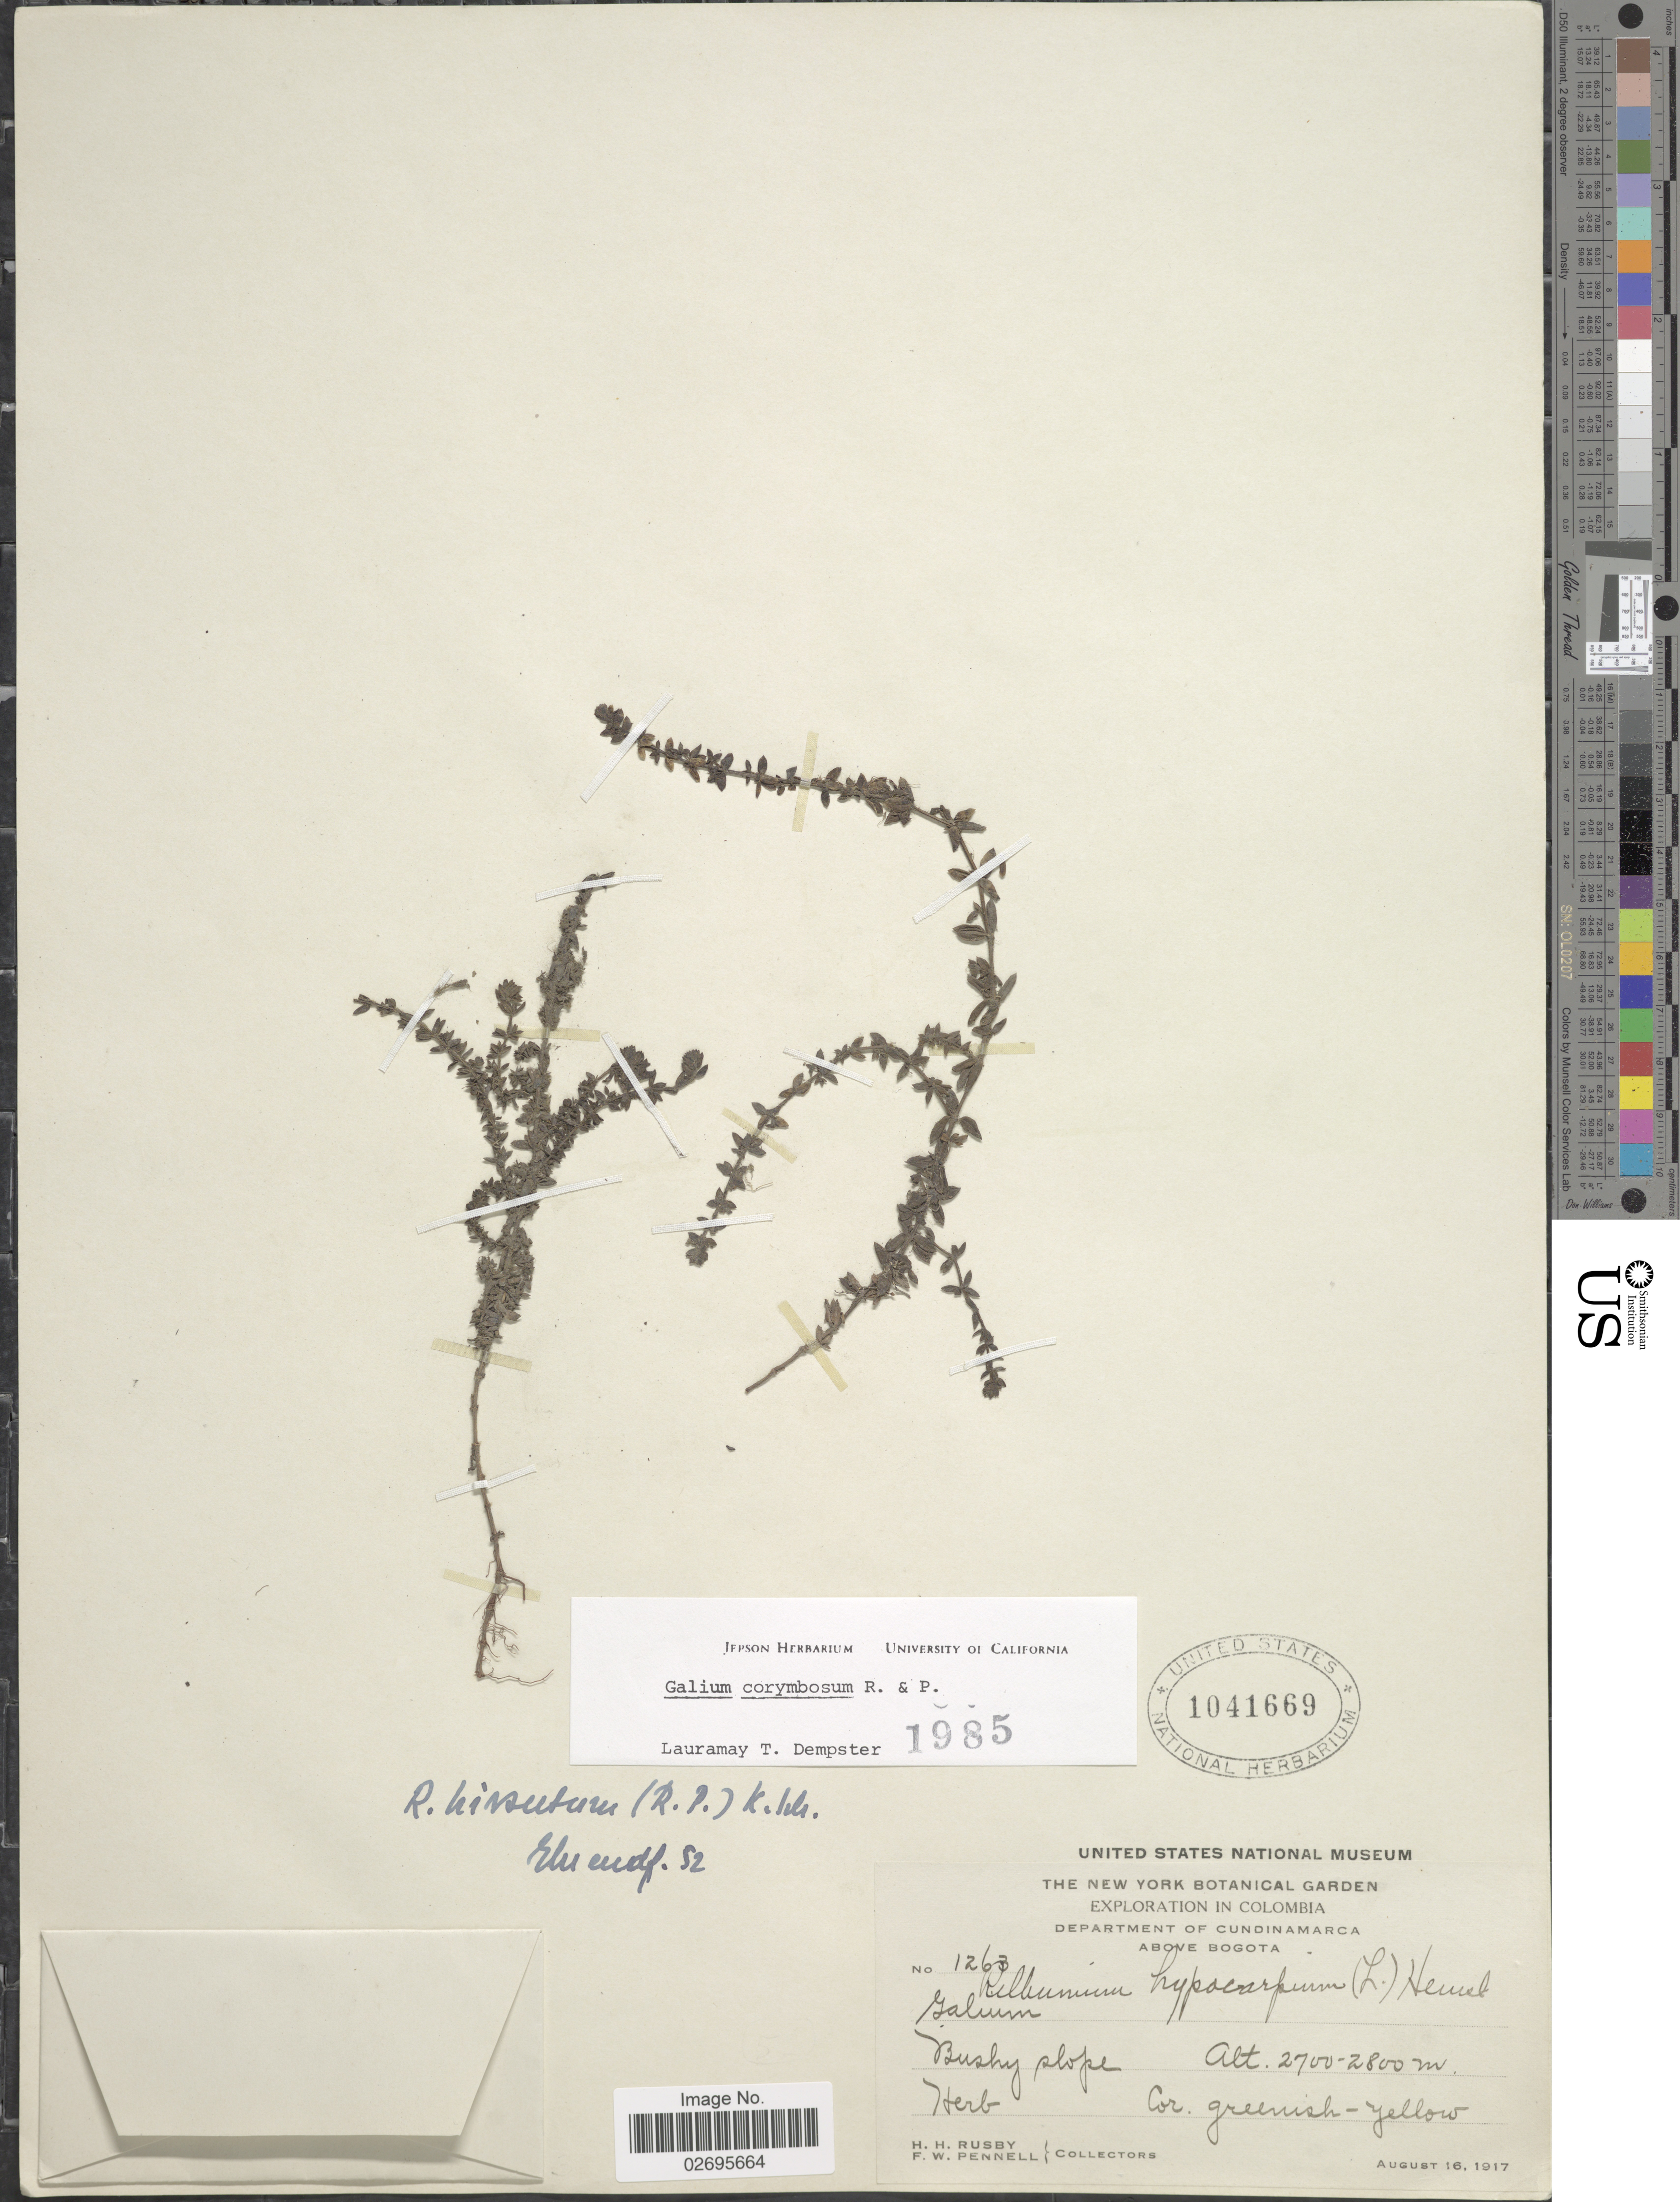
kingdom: Plantae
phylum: Tracheophyta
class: Magnoliopsida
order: Gentianales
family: Rubiaceae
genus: Galium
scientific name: Galium corymbosum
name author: Ruiz & Pav.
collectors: H. H. Rusby & F. W. Pennell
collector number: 1263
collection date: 1917-08-16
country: Colombia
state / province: Cundinamarca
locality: Department of Cundinamarca, above Bogota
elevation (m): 2700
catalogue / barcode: US 1041669